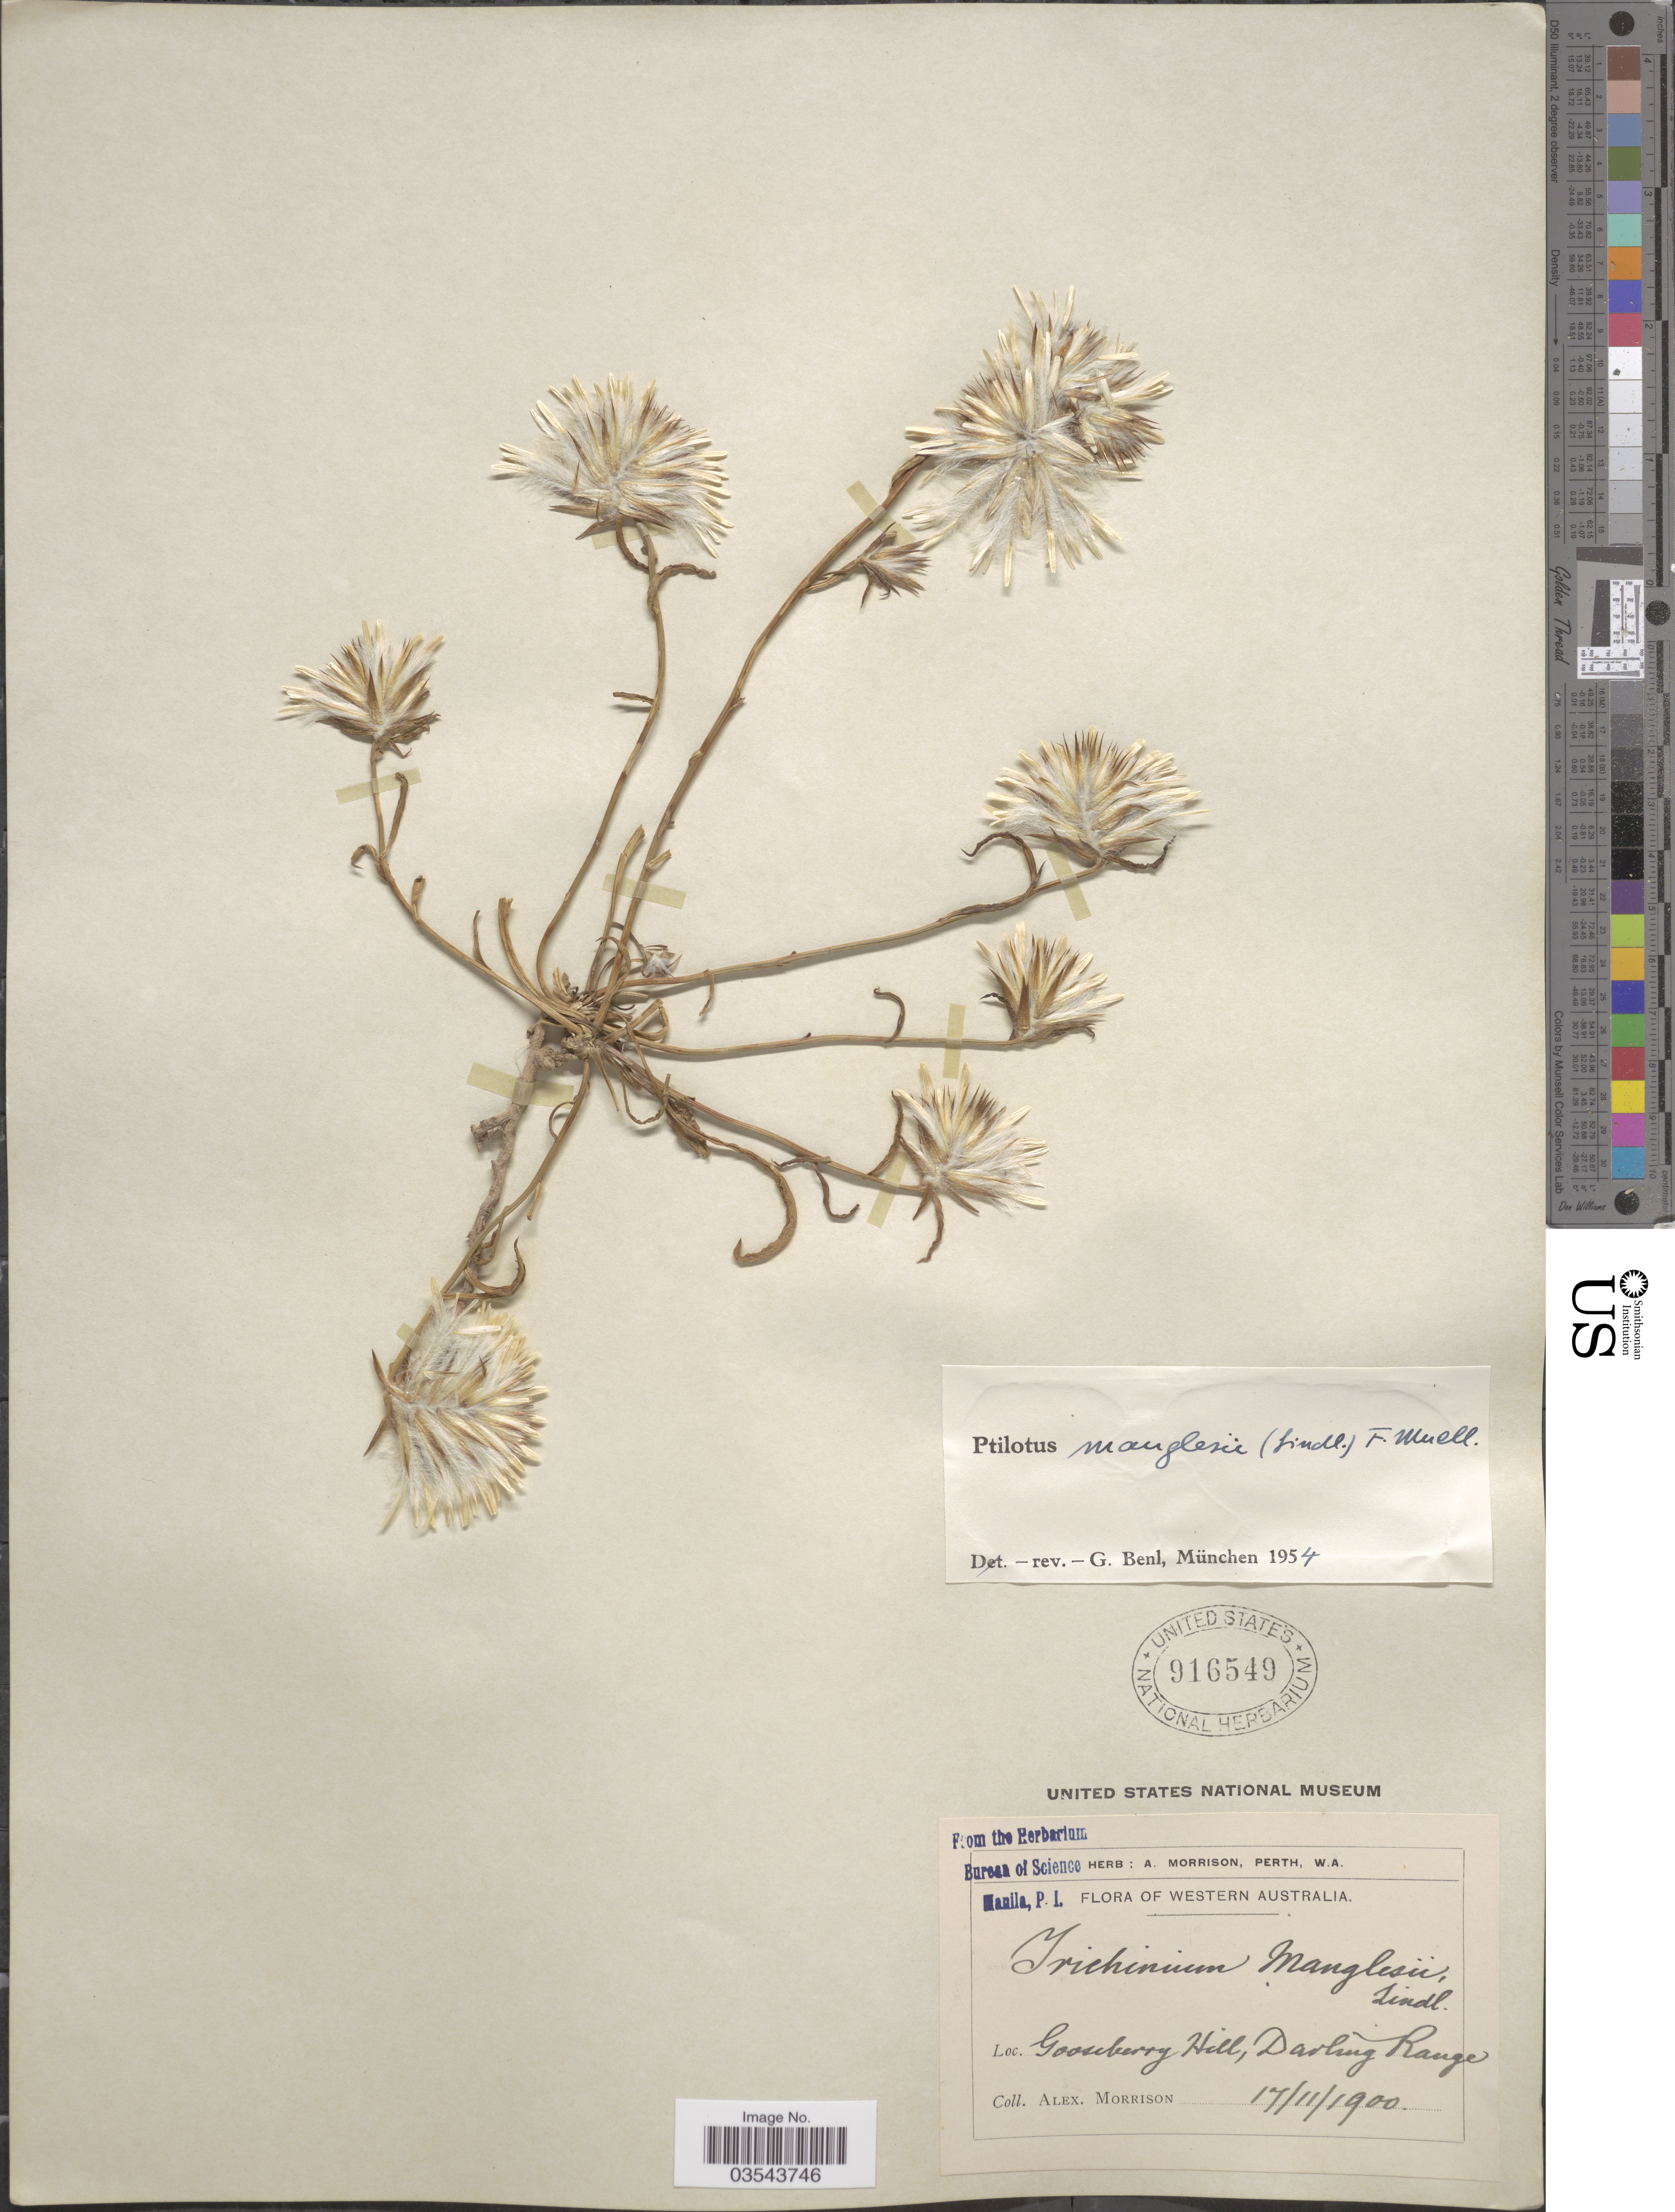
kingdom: Plantae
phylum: Tracheophyta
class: Magnoliopsida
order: Caryophyllales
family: Amaranthaceae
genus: Ptilotus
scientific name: Ptilotus manglesii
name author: F. Muell.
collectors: A. Morrison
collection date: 1900-11-17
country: Australia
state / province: Western Australia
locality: Gooseberry Hill, Darling Range.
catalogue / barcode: US 916549